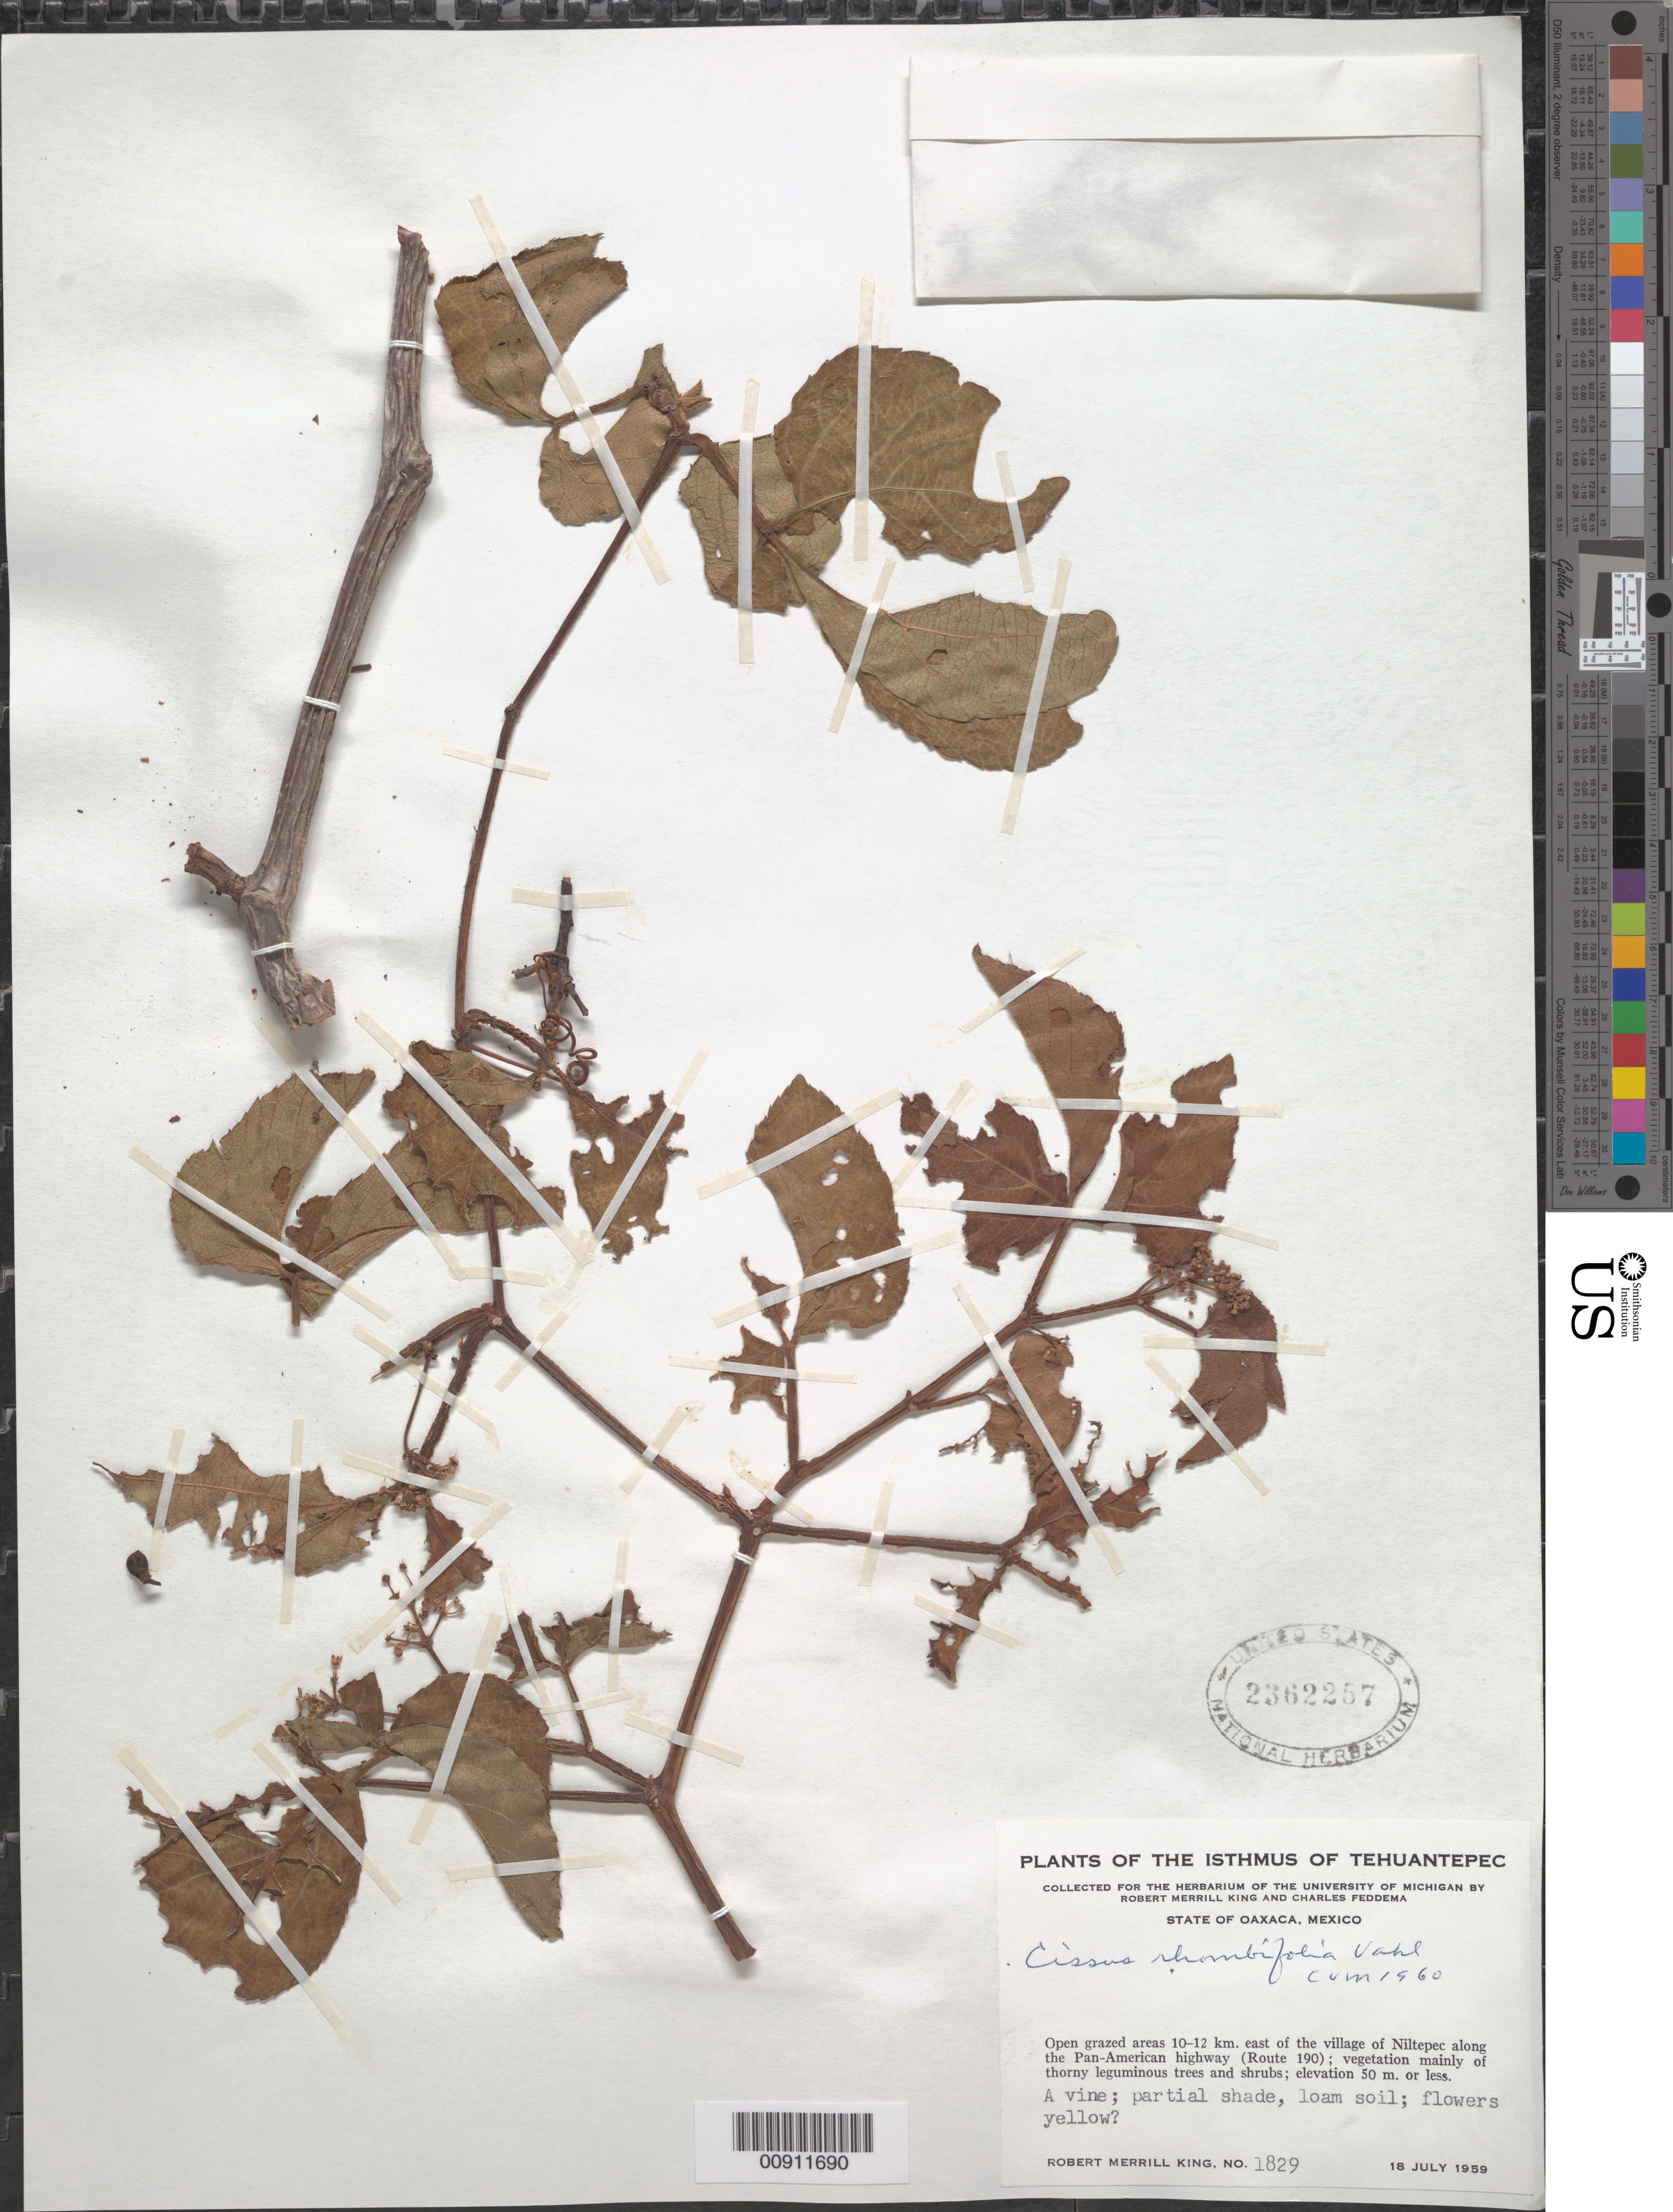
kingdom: Plantae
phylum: Tracheophyta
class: Magnoliopsida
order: Vitales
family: Vitaceae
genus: Cissus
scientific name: Cissus rhombifolia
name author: Vahl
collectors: R. M. King & C. Feddema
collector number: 1829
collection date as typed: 18 Jul 1959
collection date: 1959-07-18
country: Mexico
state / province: Oaxaca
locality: Open grazed areas 10-12 km. east of the village of Niltepec along the Pan-American highway (route 190).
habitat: Open grazed areas; vegetation mainly of thorny leguminous trees and shrubs; partial shade, loam soil.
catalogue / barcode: US 2362257